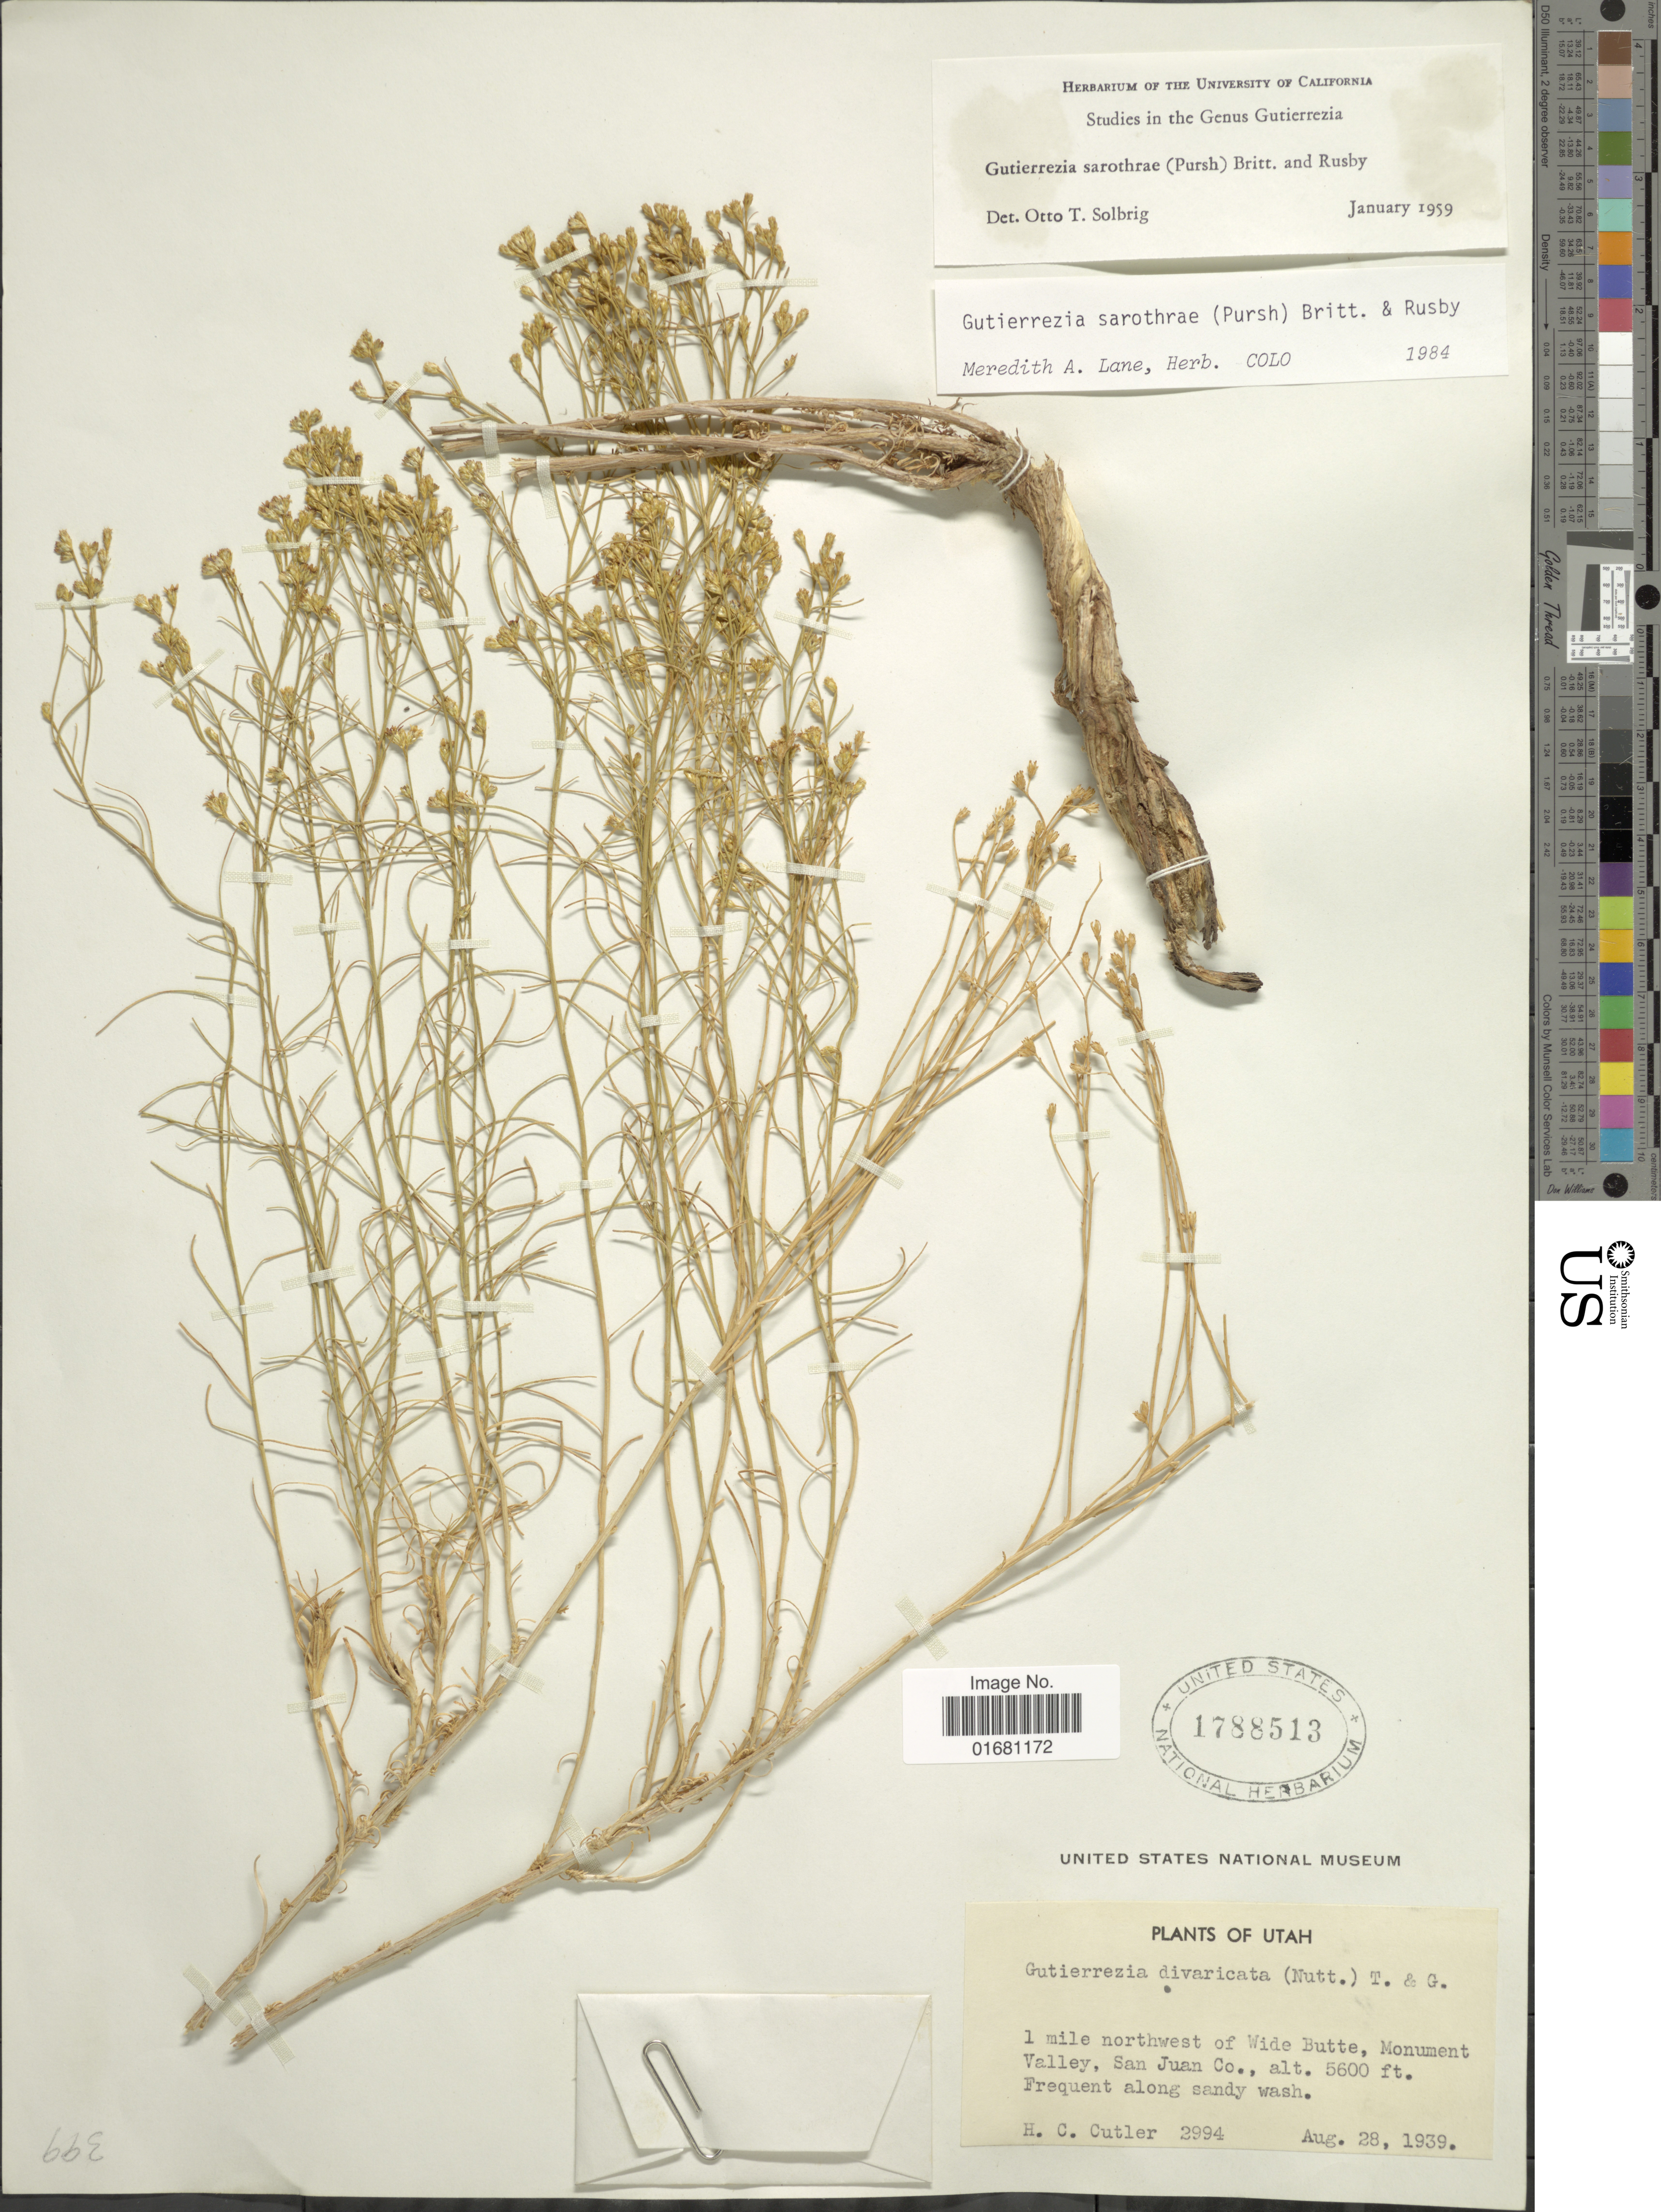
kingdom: Plantae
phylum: Tracheophyta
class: Magnoliopsida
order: Asterales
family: Asteraceae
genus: Gutierrezia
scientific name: Gutierrezia sarothrae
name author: (Pursh) Britton & Rusby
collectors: H. C. Cutler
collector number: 2994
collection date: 1939-08-28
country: United States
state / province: Utah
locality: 1 mile northwest of Wide Butte, Monument Valley, San Juan Co.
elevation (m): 1707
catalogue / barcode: US 1788513